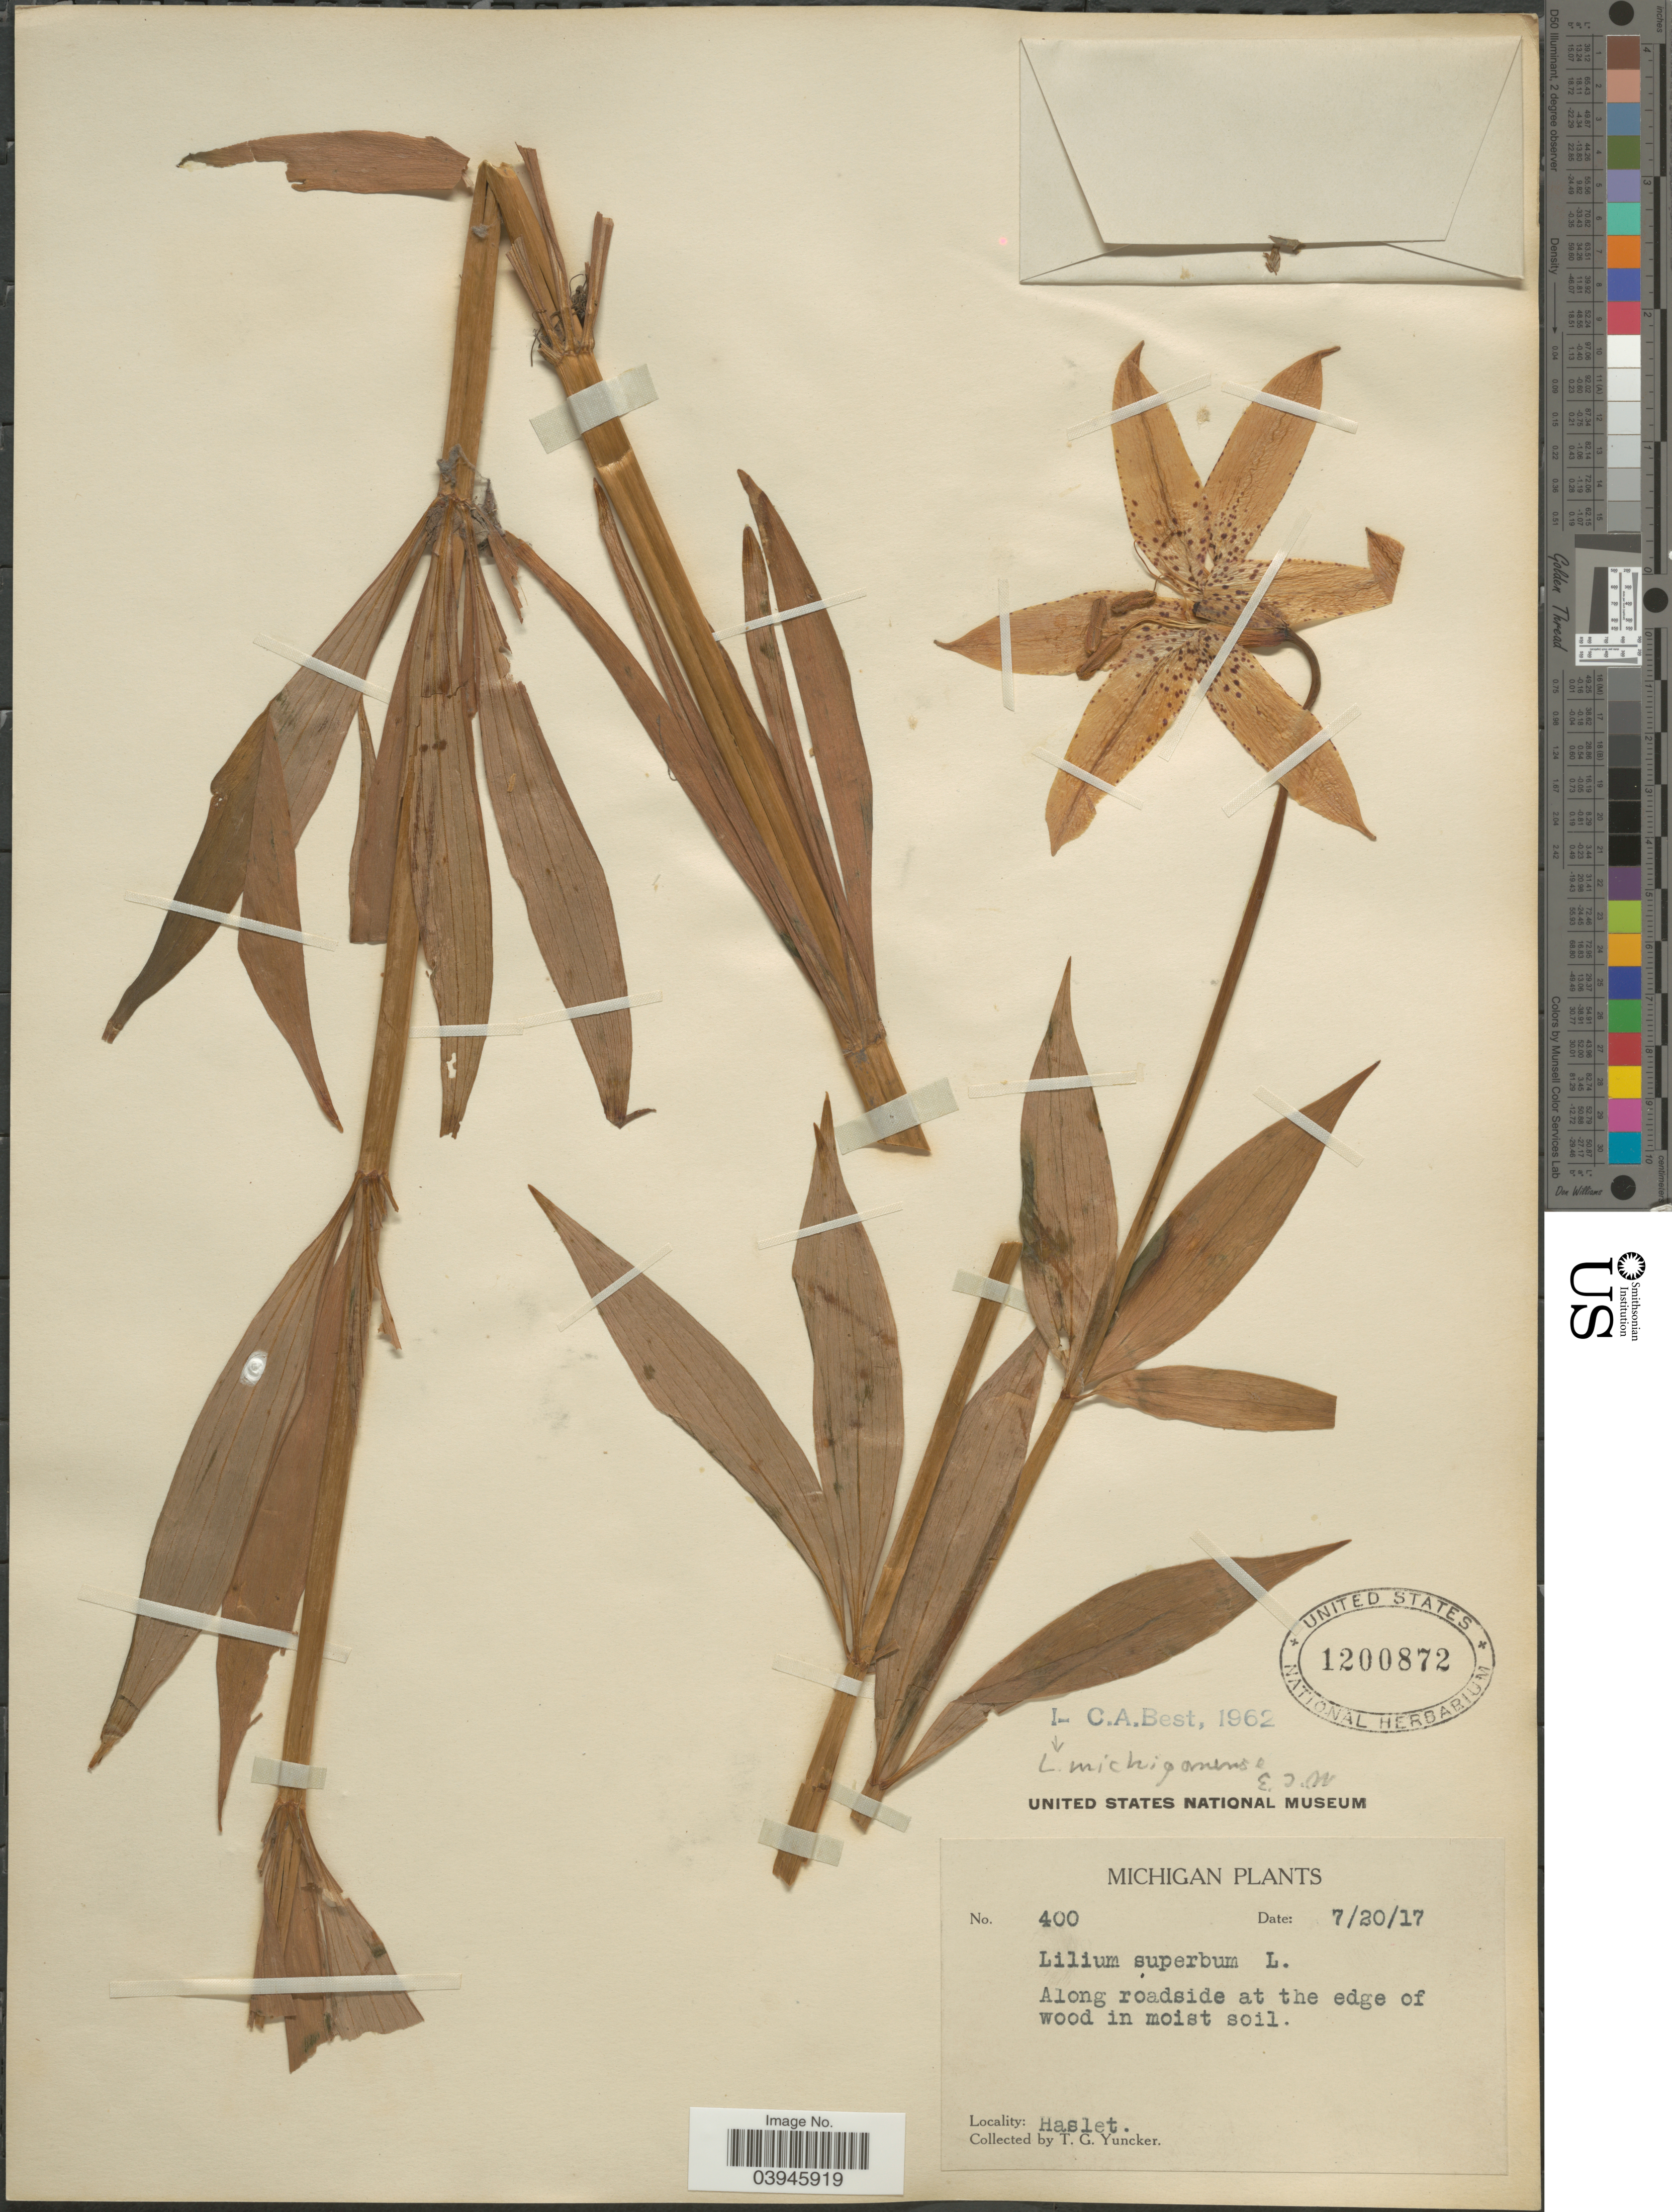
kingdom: Plantae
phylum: Tracheophyta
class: Liliopsida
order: Liliales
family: Liliaceae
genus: Lilium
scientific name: Lilium michiganense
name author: Farw.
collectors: T. G. Yuncker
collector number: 400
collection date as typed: Transcribed d/m/y: 20/7/17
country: United States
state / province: Michigan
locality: Haslet.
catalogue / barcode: US 1200872